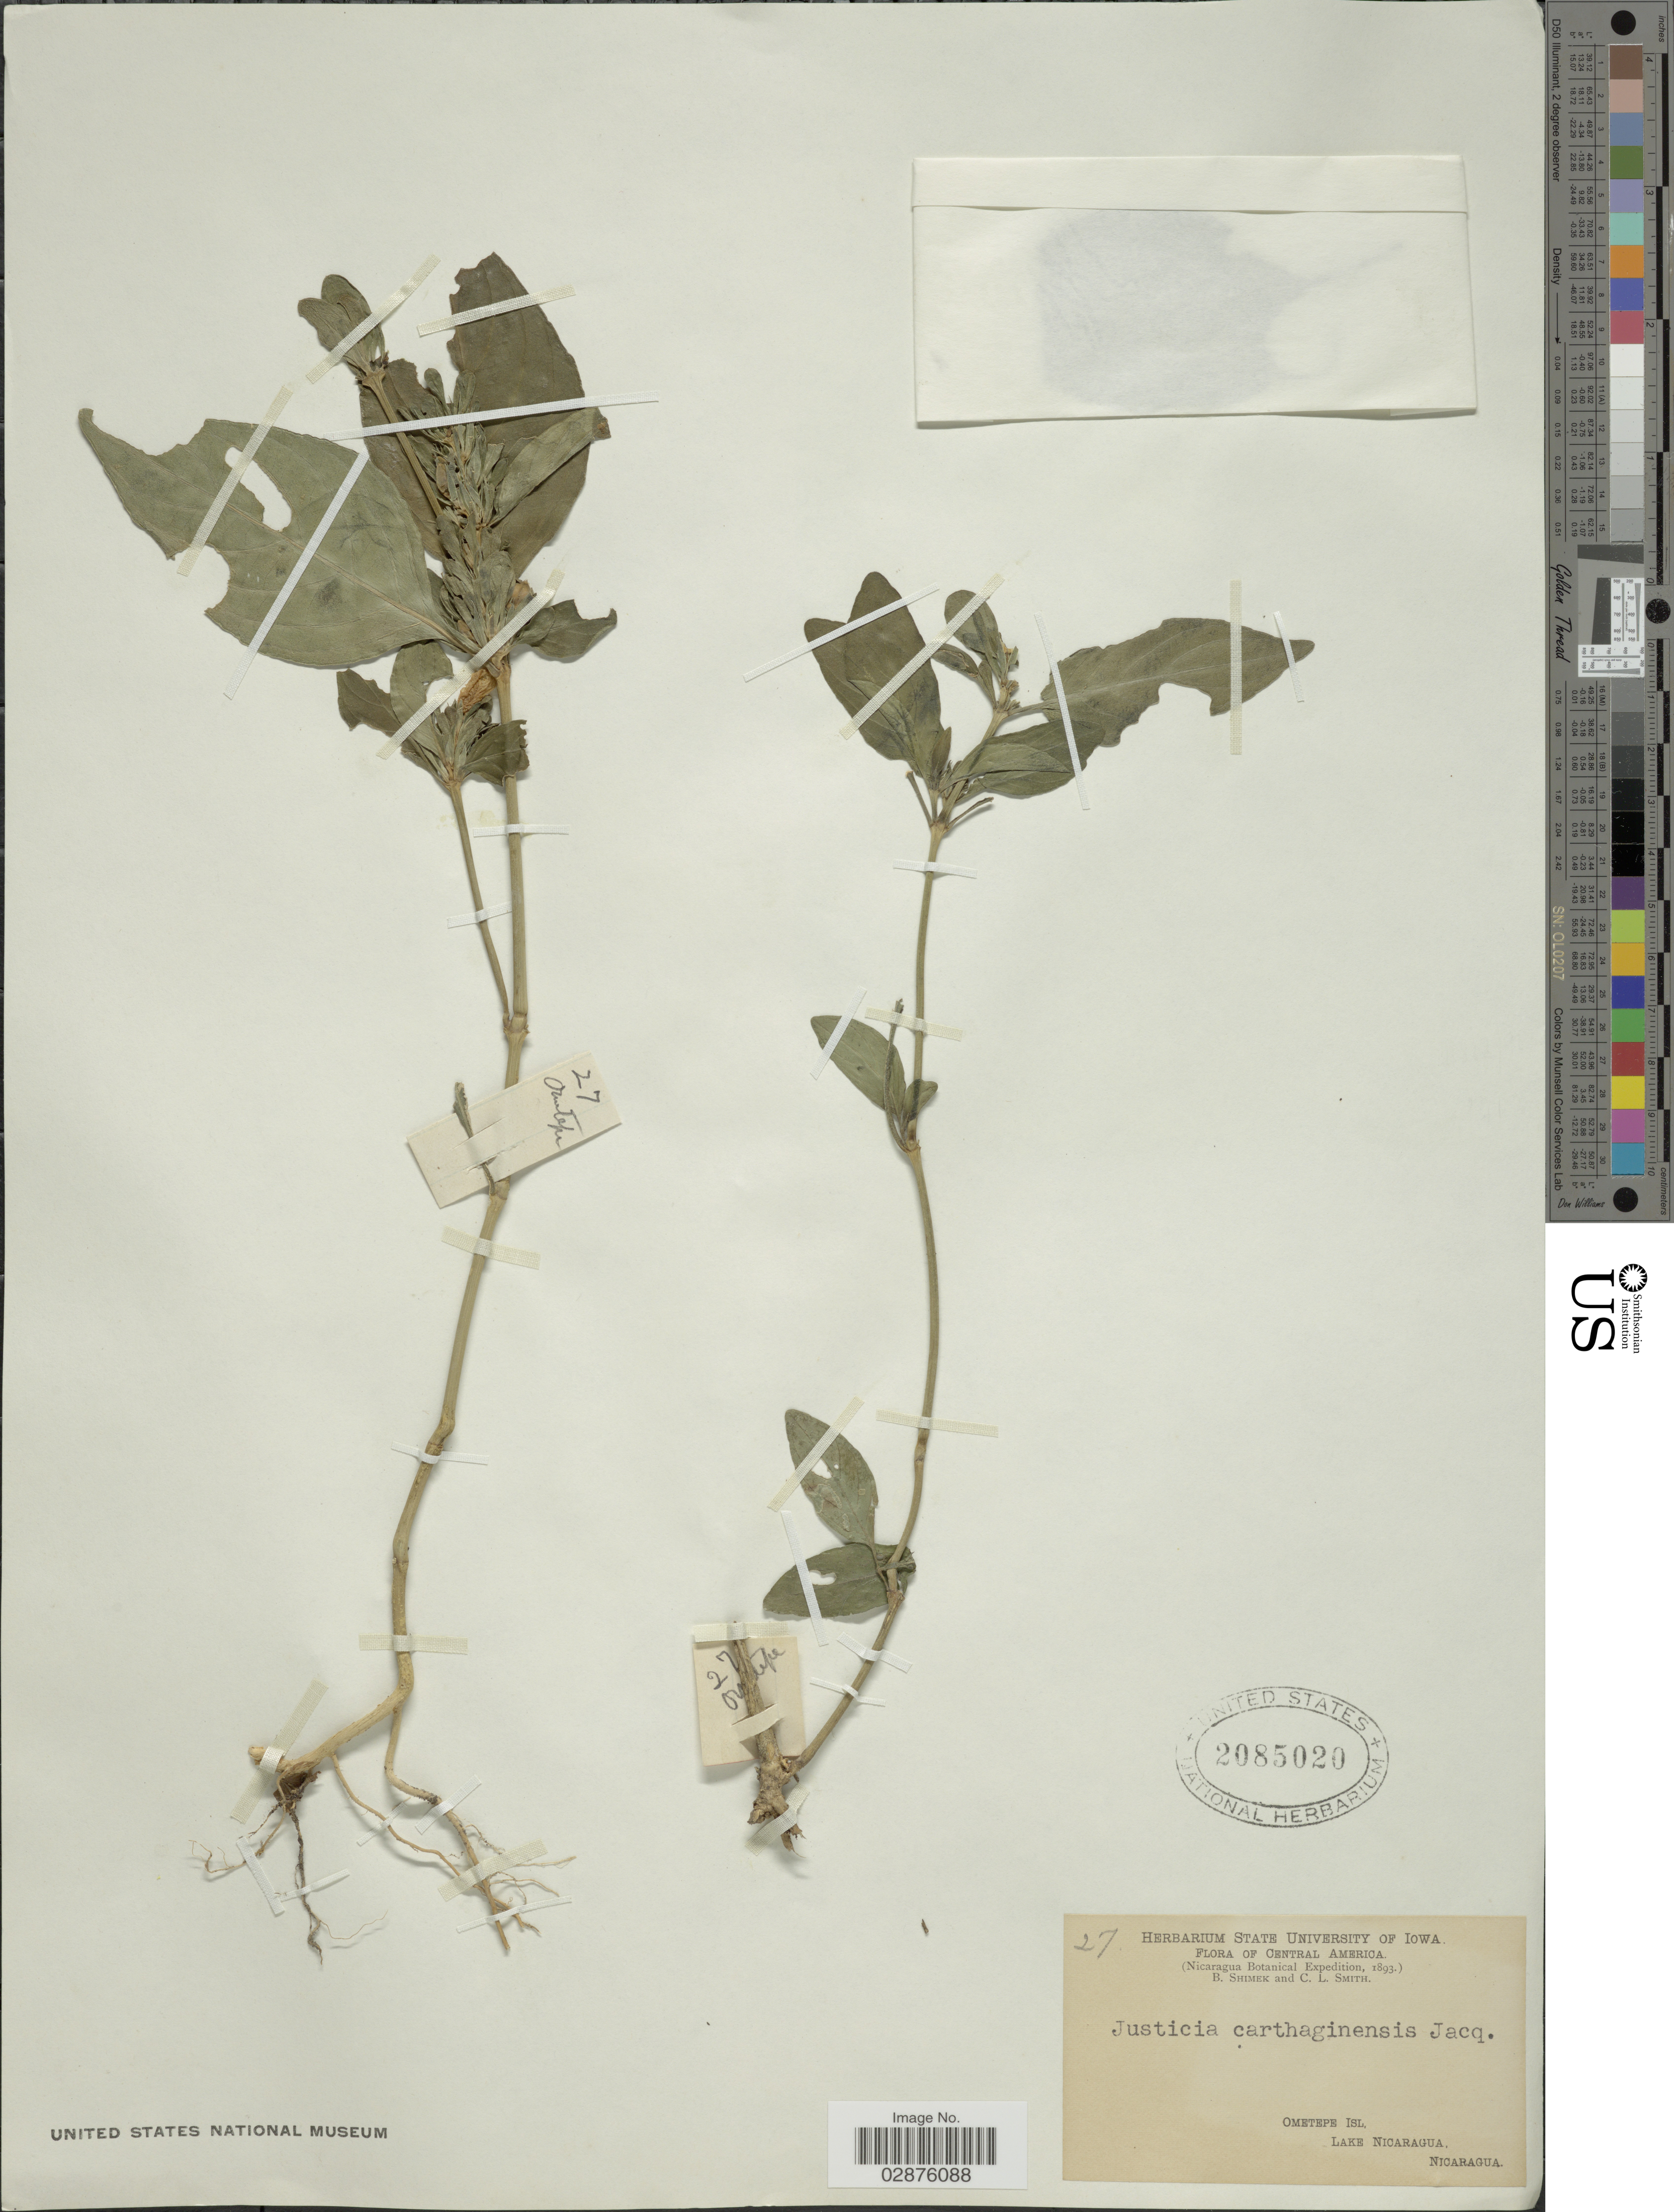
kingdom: Plantae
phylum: Tracheophyta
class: Magnoliopsida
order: Lamiales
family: Acanthaceae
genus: Justicia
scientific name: Justicia carthaginensis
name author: Jacq.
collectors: B. Shimek & C. L. Smith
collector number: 27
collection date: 1893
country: Nicaragua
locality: Ometepe Isl., Lake Nicaragua, Nicaragua.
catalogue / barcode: US 2085020